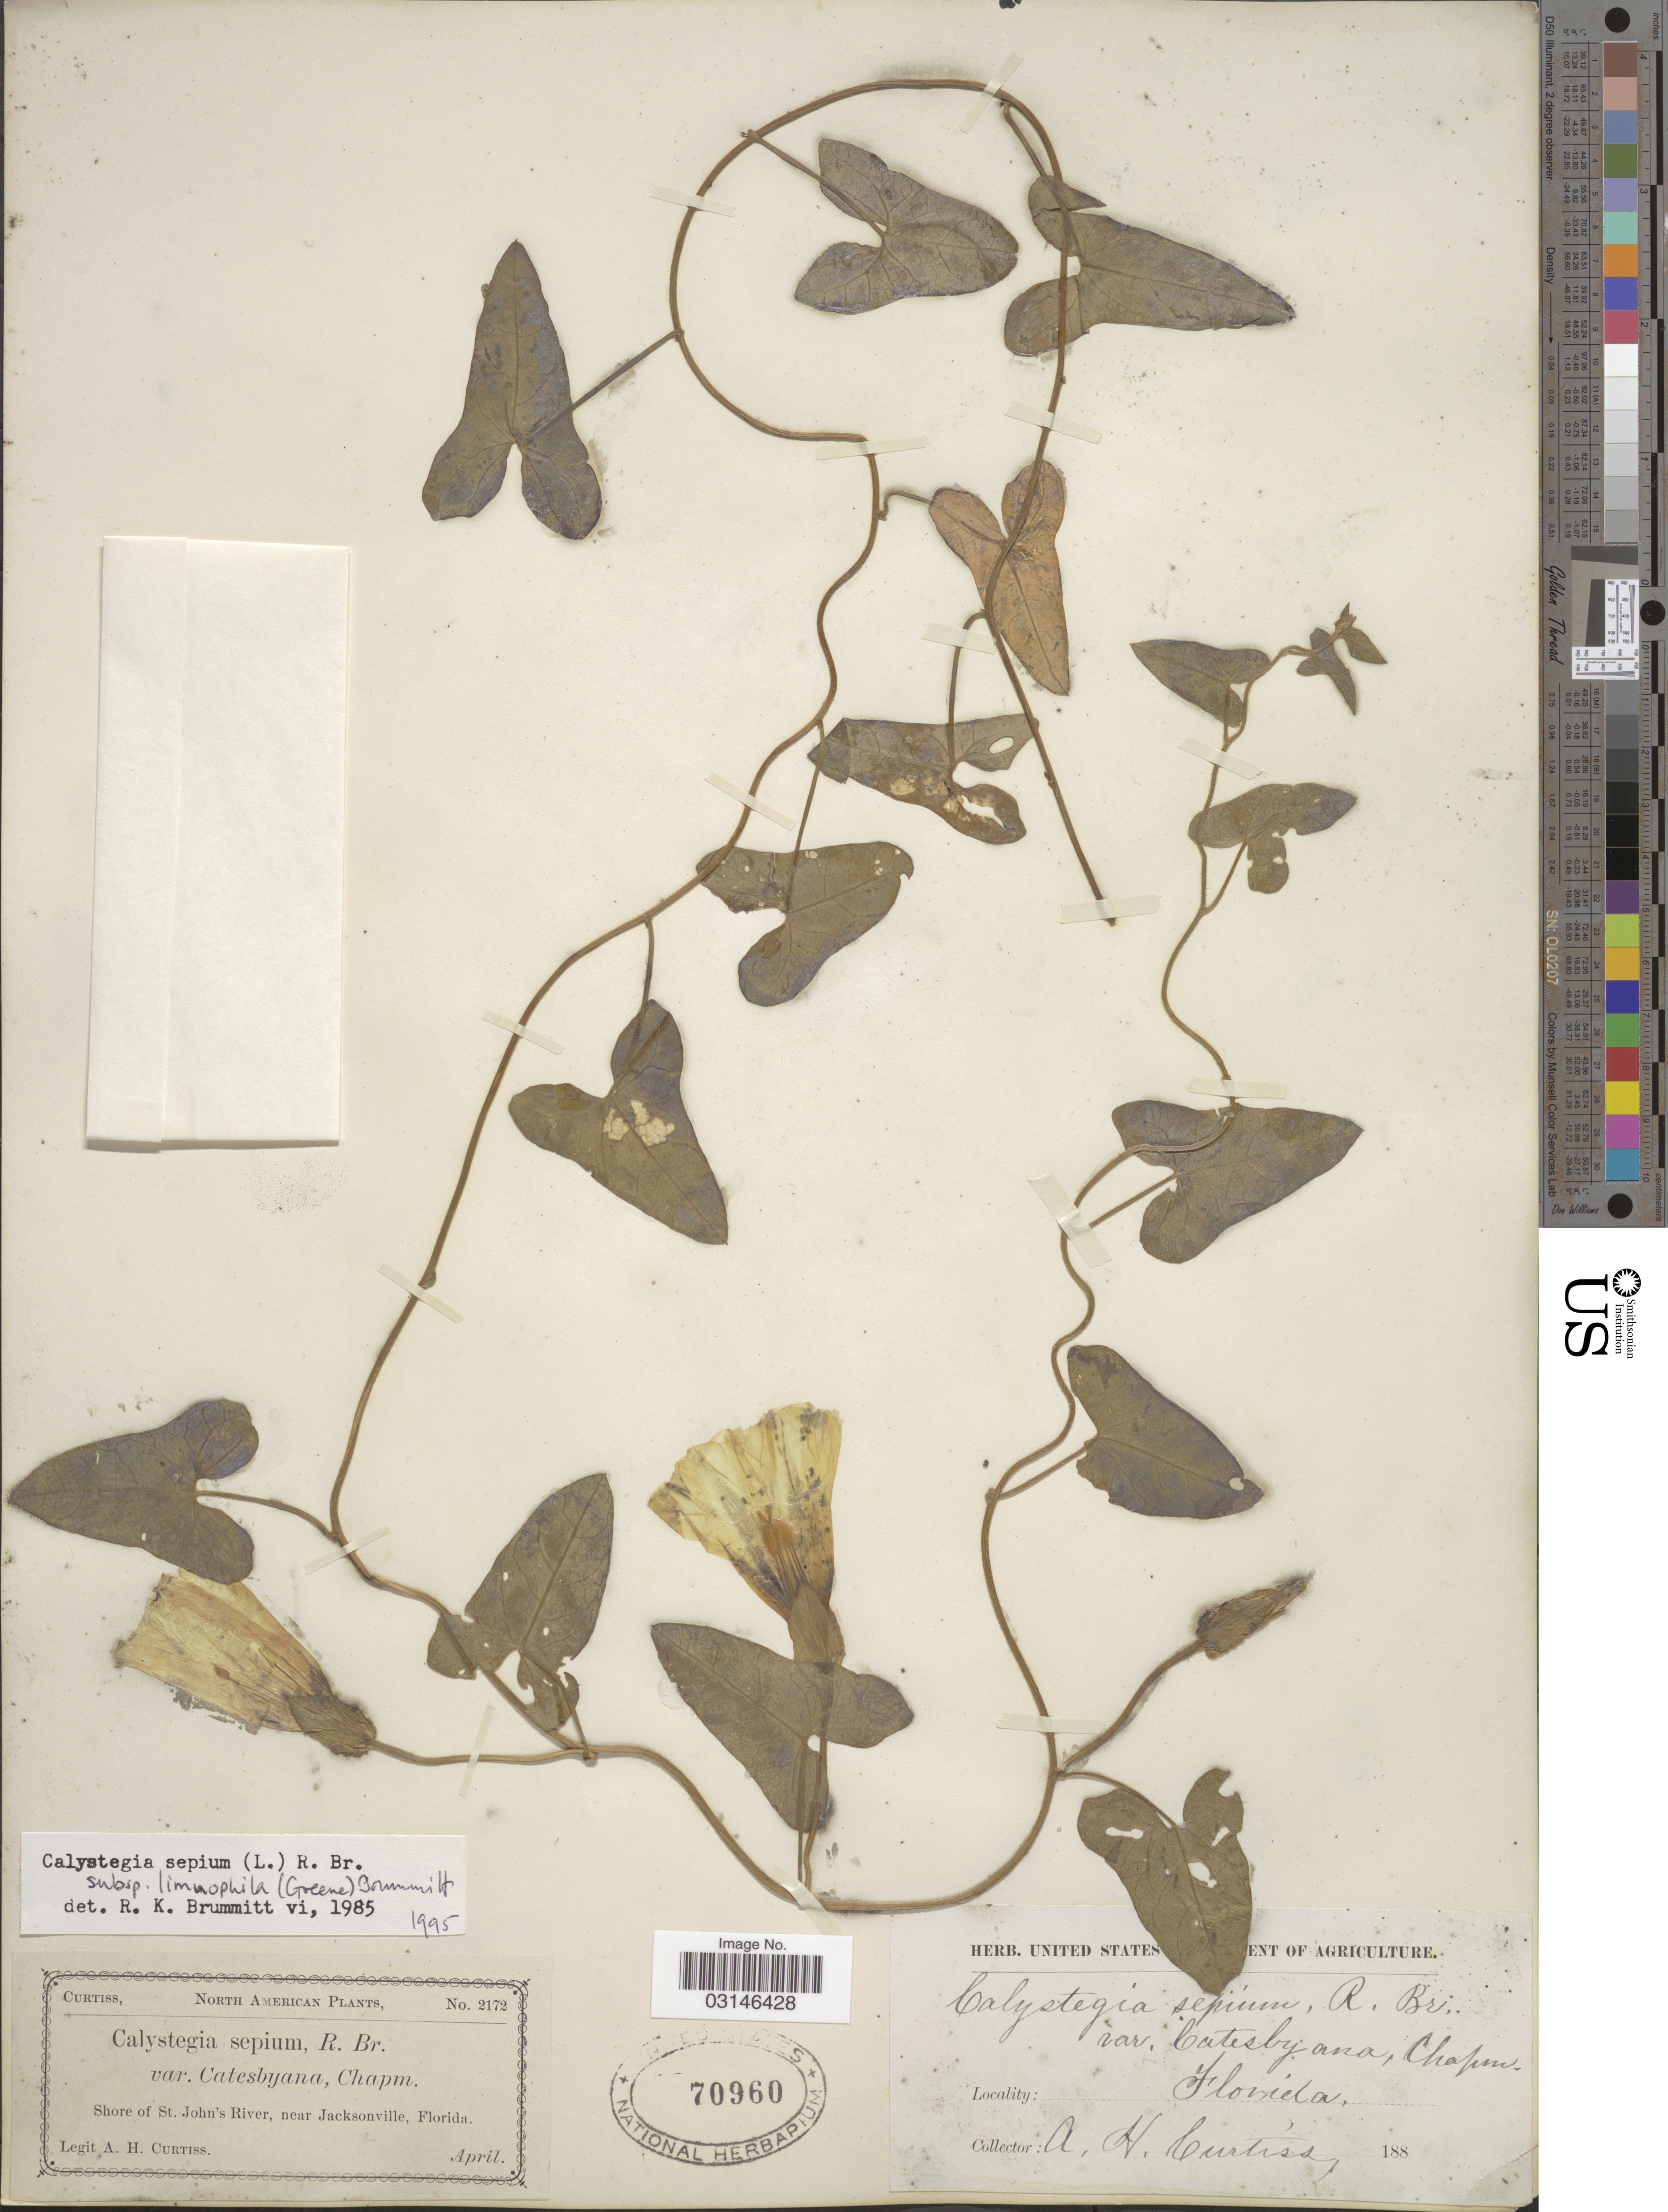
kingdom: Plantae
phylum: Tracheophyta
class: Magnoliopsida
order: Solanales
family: Convolvulaceae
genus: Calystegia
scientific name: Calystegia sepium subsp. limnophila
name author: (Greene) Brummitt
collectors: A. H. Curtiss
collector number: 2172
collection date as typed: april 188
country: United States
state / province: Florida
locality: Shore of St. John's River, near Jacksonville, Florida.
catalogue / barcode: US 70960